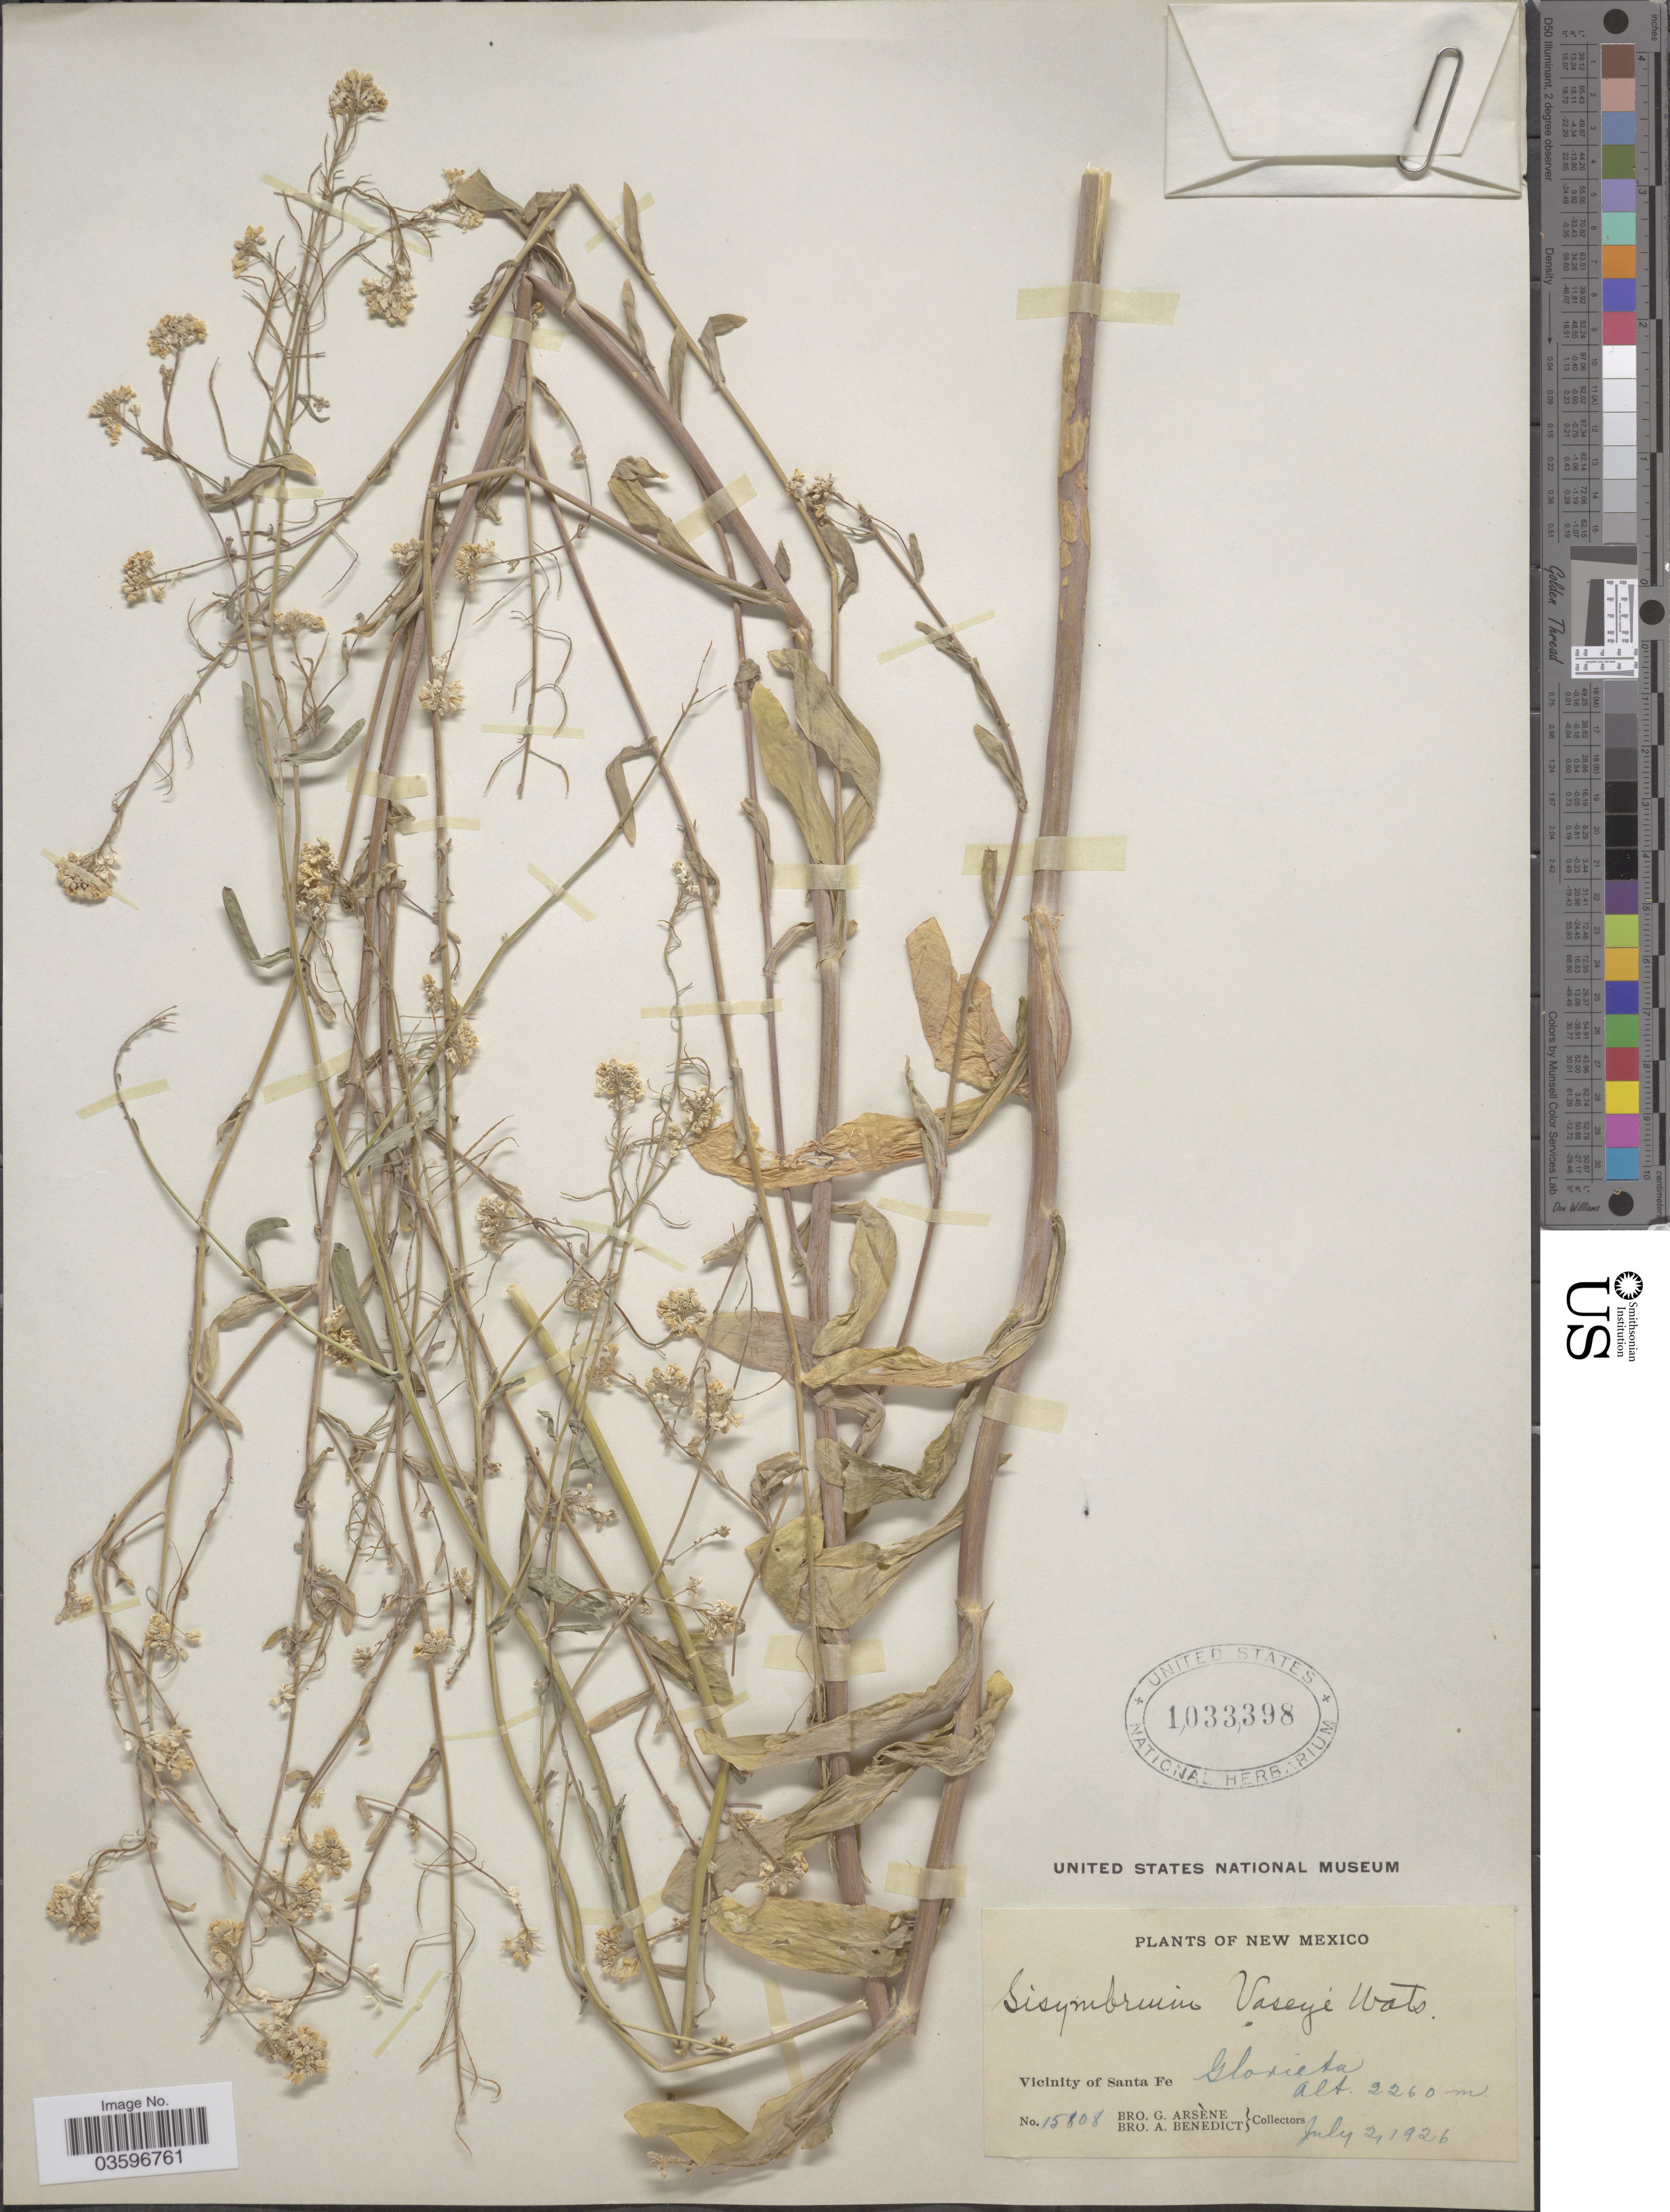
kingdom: Plantae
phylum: Tracheophyta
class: Magnoliopsida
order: Brassicales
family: Brassicaceae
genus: Thelypodiopsis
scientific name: Thelypodiopsis vaseyi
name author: (S. Watson ex B.L. Rob.) Rollins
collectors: Bro. G. Arsène & Bro. A. Benedict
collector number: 15808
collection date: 1926-07-02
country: United States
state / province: New Mexico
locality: Vicinity of Santa Fe. Glorieta.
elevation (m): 2260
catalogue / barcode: US 1033398